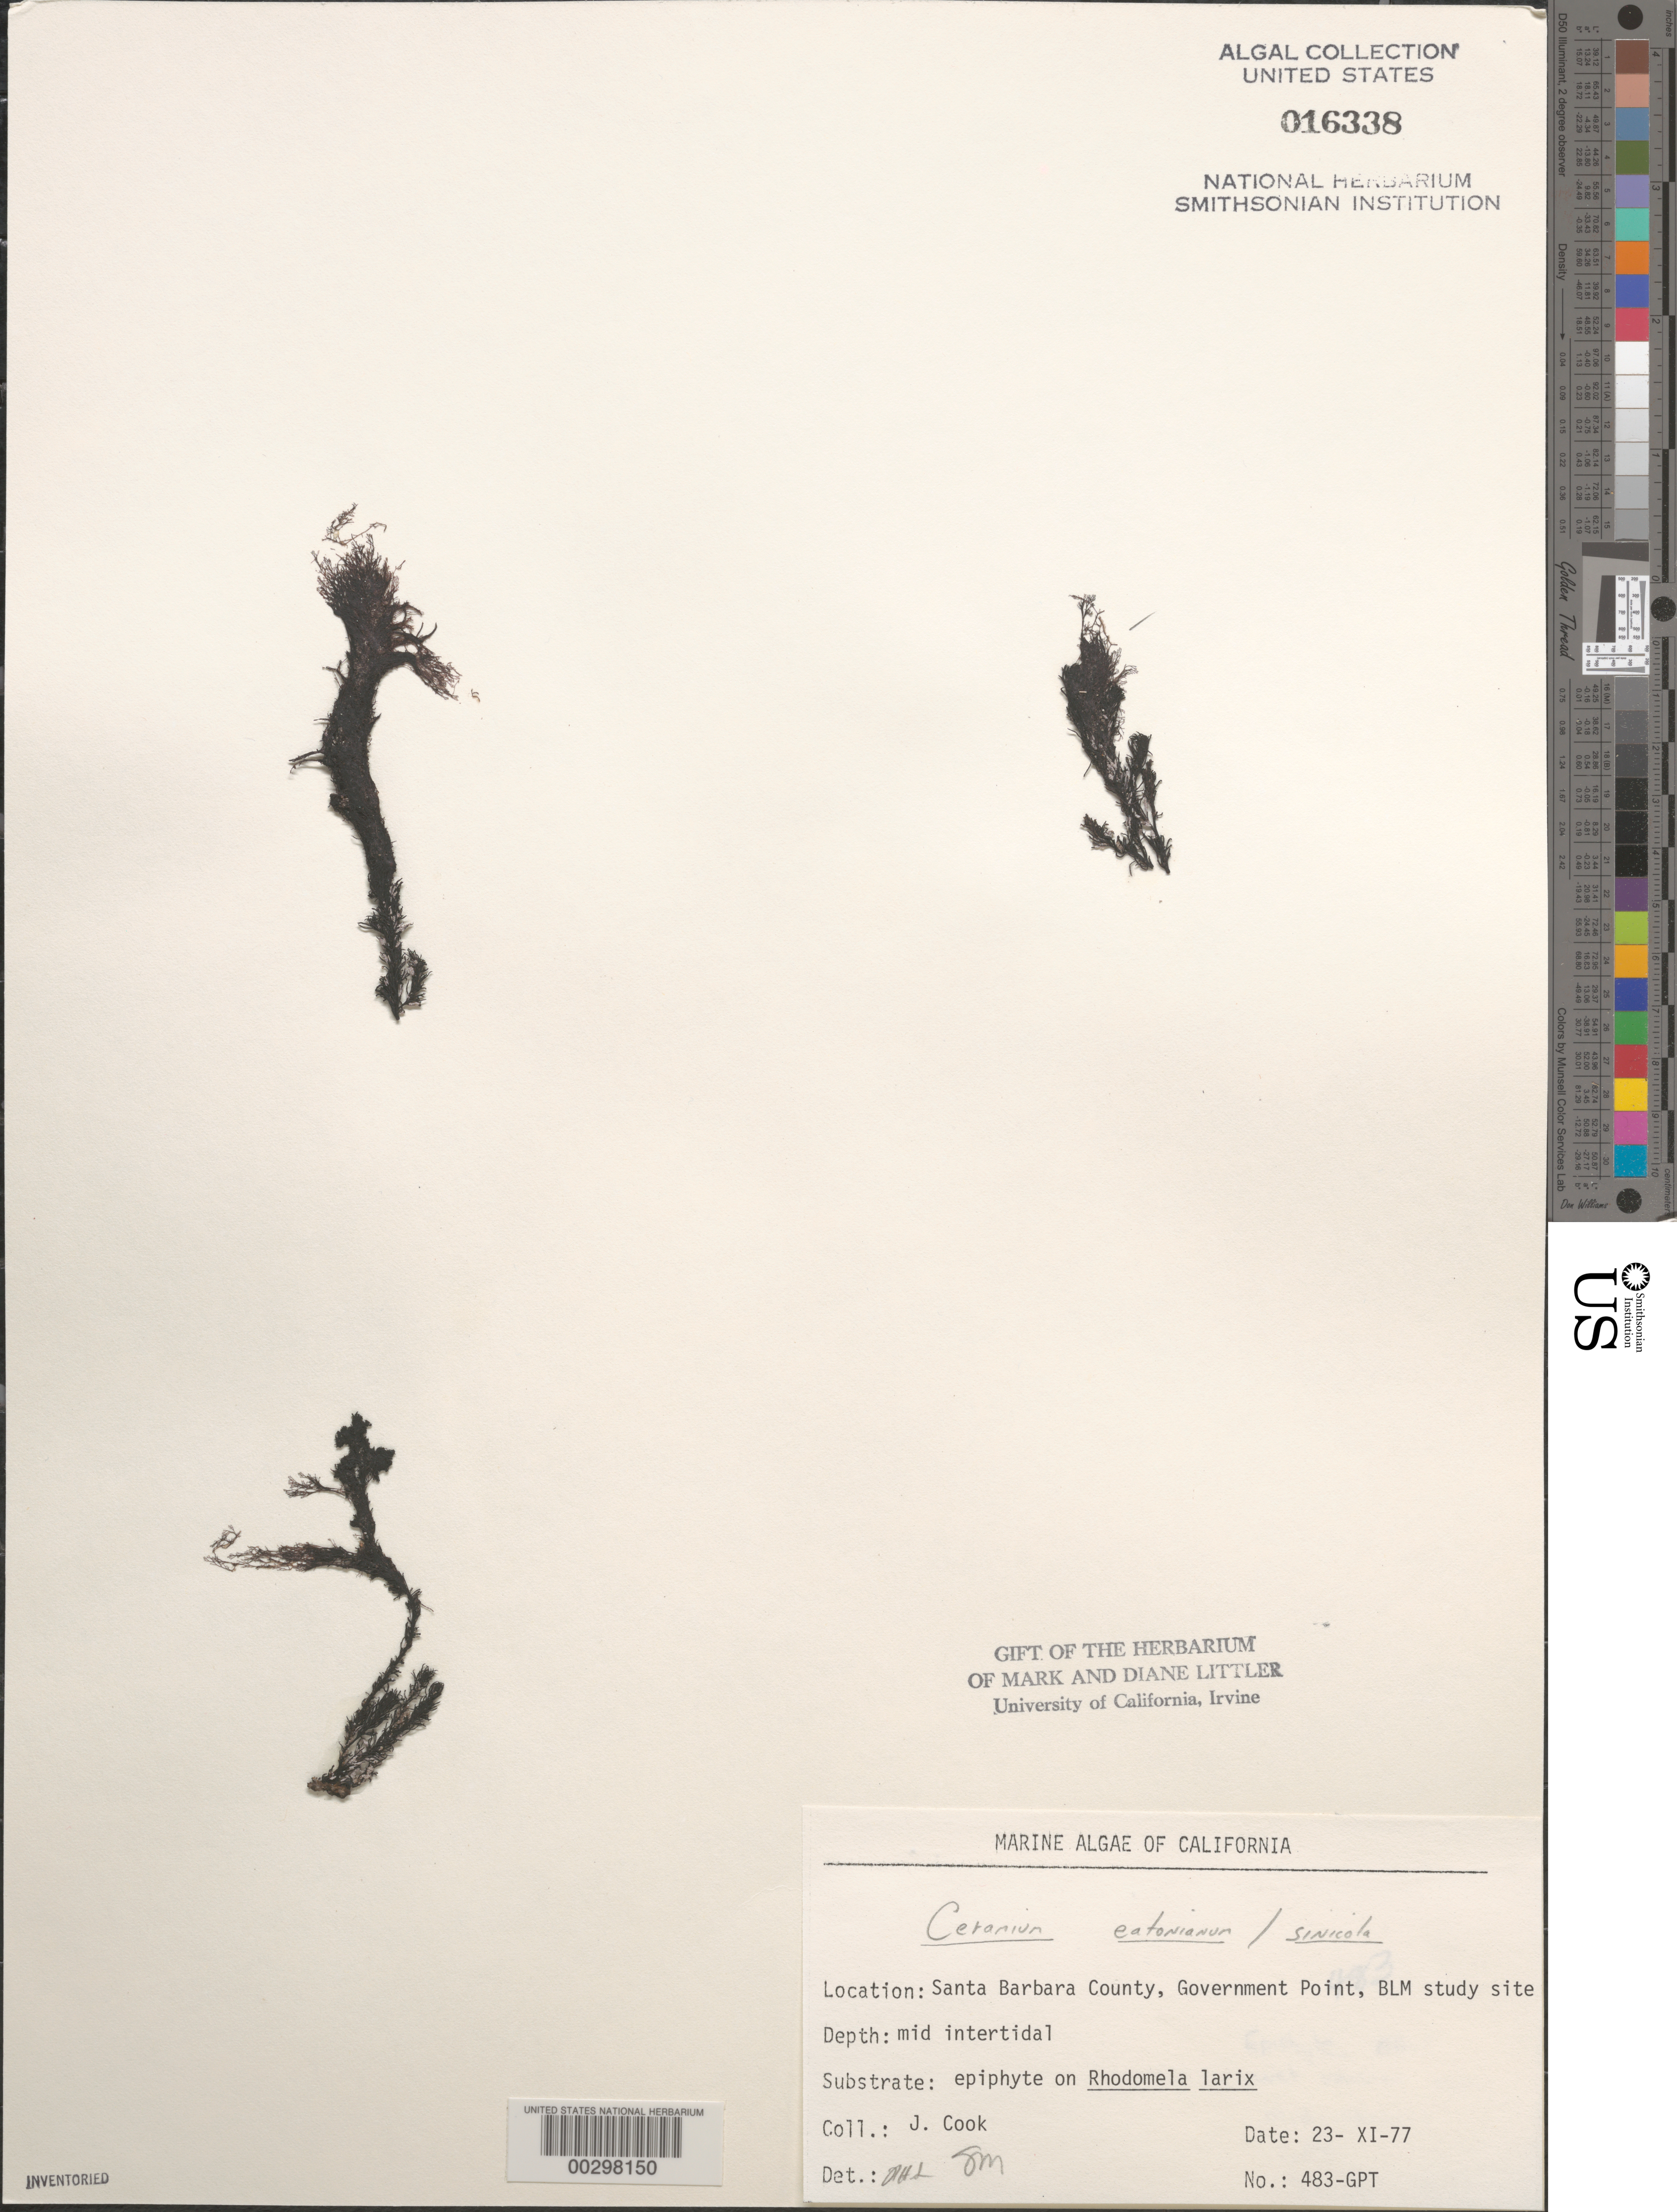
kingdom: Plantae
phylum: Rhodophyta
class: Florideophyceae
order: Ceramiales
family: Ceramiaceae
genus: Corallophila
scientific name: Corallophila eatoniana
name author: (Farl.) T.O. Cho et al.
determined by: Algae name updating Project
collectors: J. Cook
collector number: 483-gpt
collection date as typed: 23 Nov 1977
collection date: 1977-11-23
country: United States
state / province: California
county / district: Santa Barbara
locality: Government Point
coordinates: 34 26'31"N, 120 24'06"W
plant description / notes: BLM-SOCALBIGHT Rocky Intertidal Survey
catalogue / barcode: US 16338